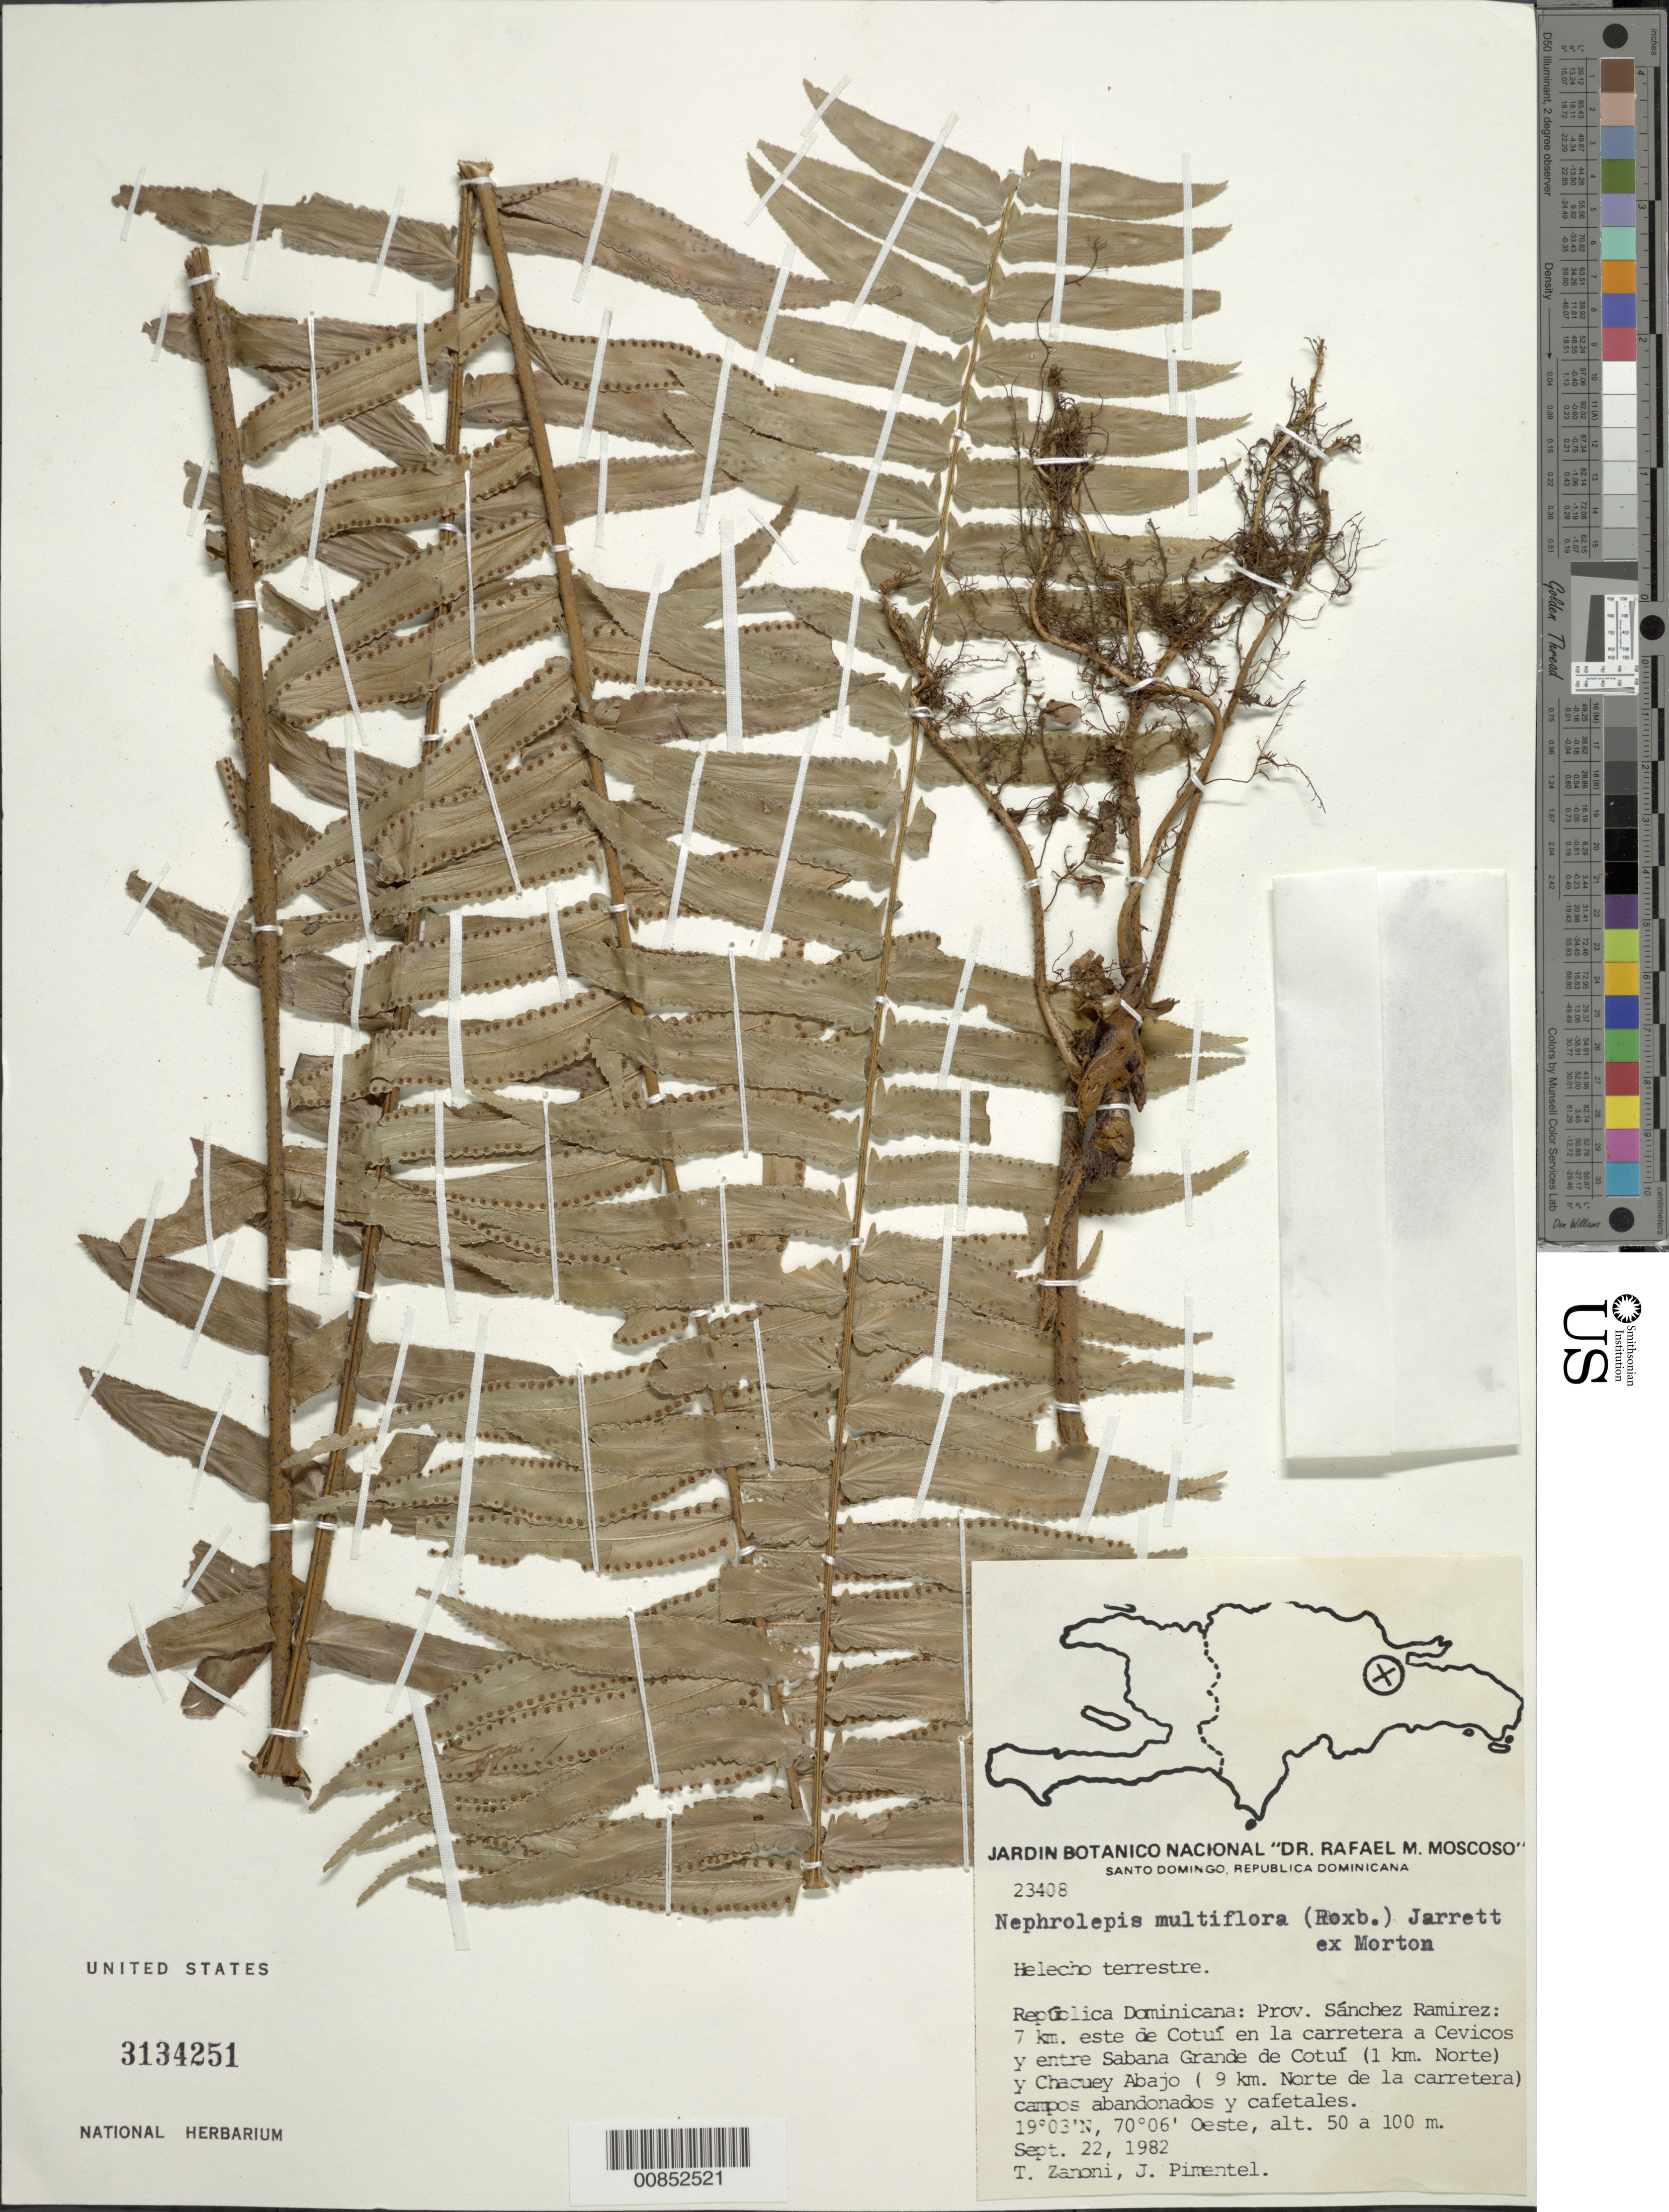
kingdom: Plantae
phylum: Tracheophyta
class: Polypodiopsida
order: Polypodiales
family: Nephrolepidaceae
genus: Nephrolepis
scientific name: Nephrolepis multiflora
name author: (Roxb.) F.M. Jarrett ex C.V. Morton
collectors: T. A. Zanoni & J. Pimentel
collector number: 23408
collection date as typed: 22 Sep 1982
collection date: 1982-09-22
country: Dominican Republic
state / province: San Pedro de Macoris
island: Hispaniola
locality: Cotuí, 7 km este, en la carretera a Cevicos y entre Sabana Grande de Cotuí (1 km N) y Chacuey Abajo (9 km N de la carretera)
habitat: Campos abandonados y cafetales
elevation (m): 50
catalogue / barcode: US 3134251